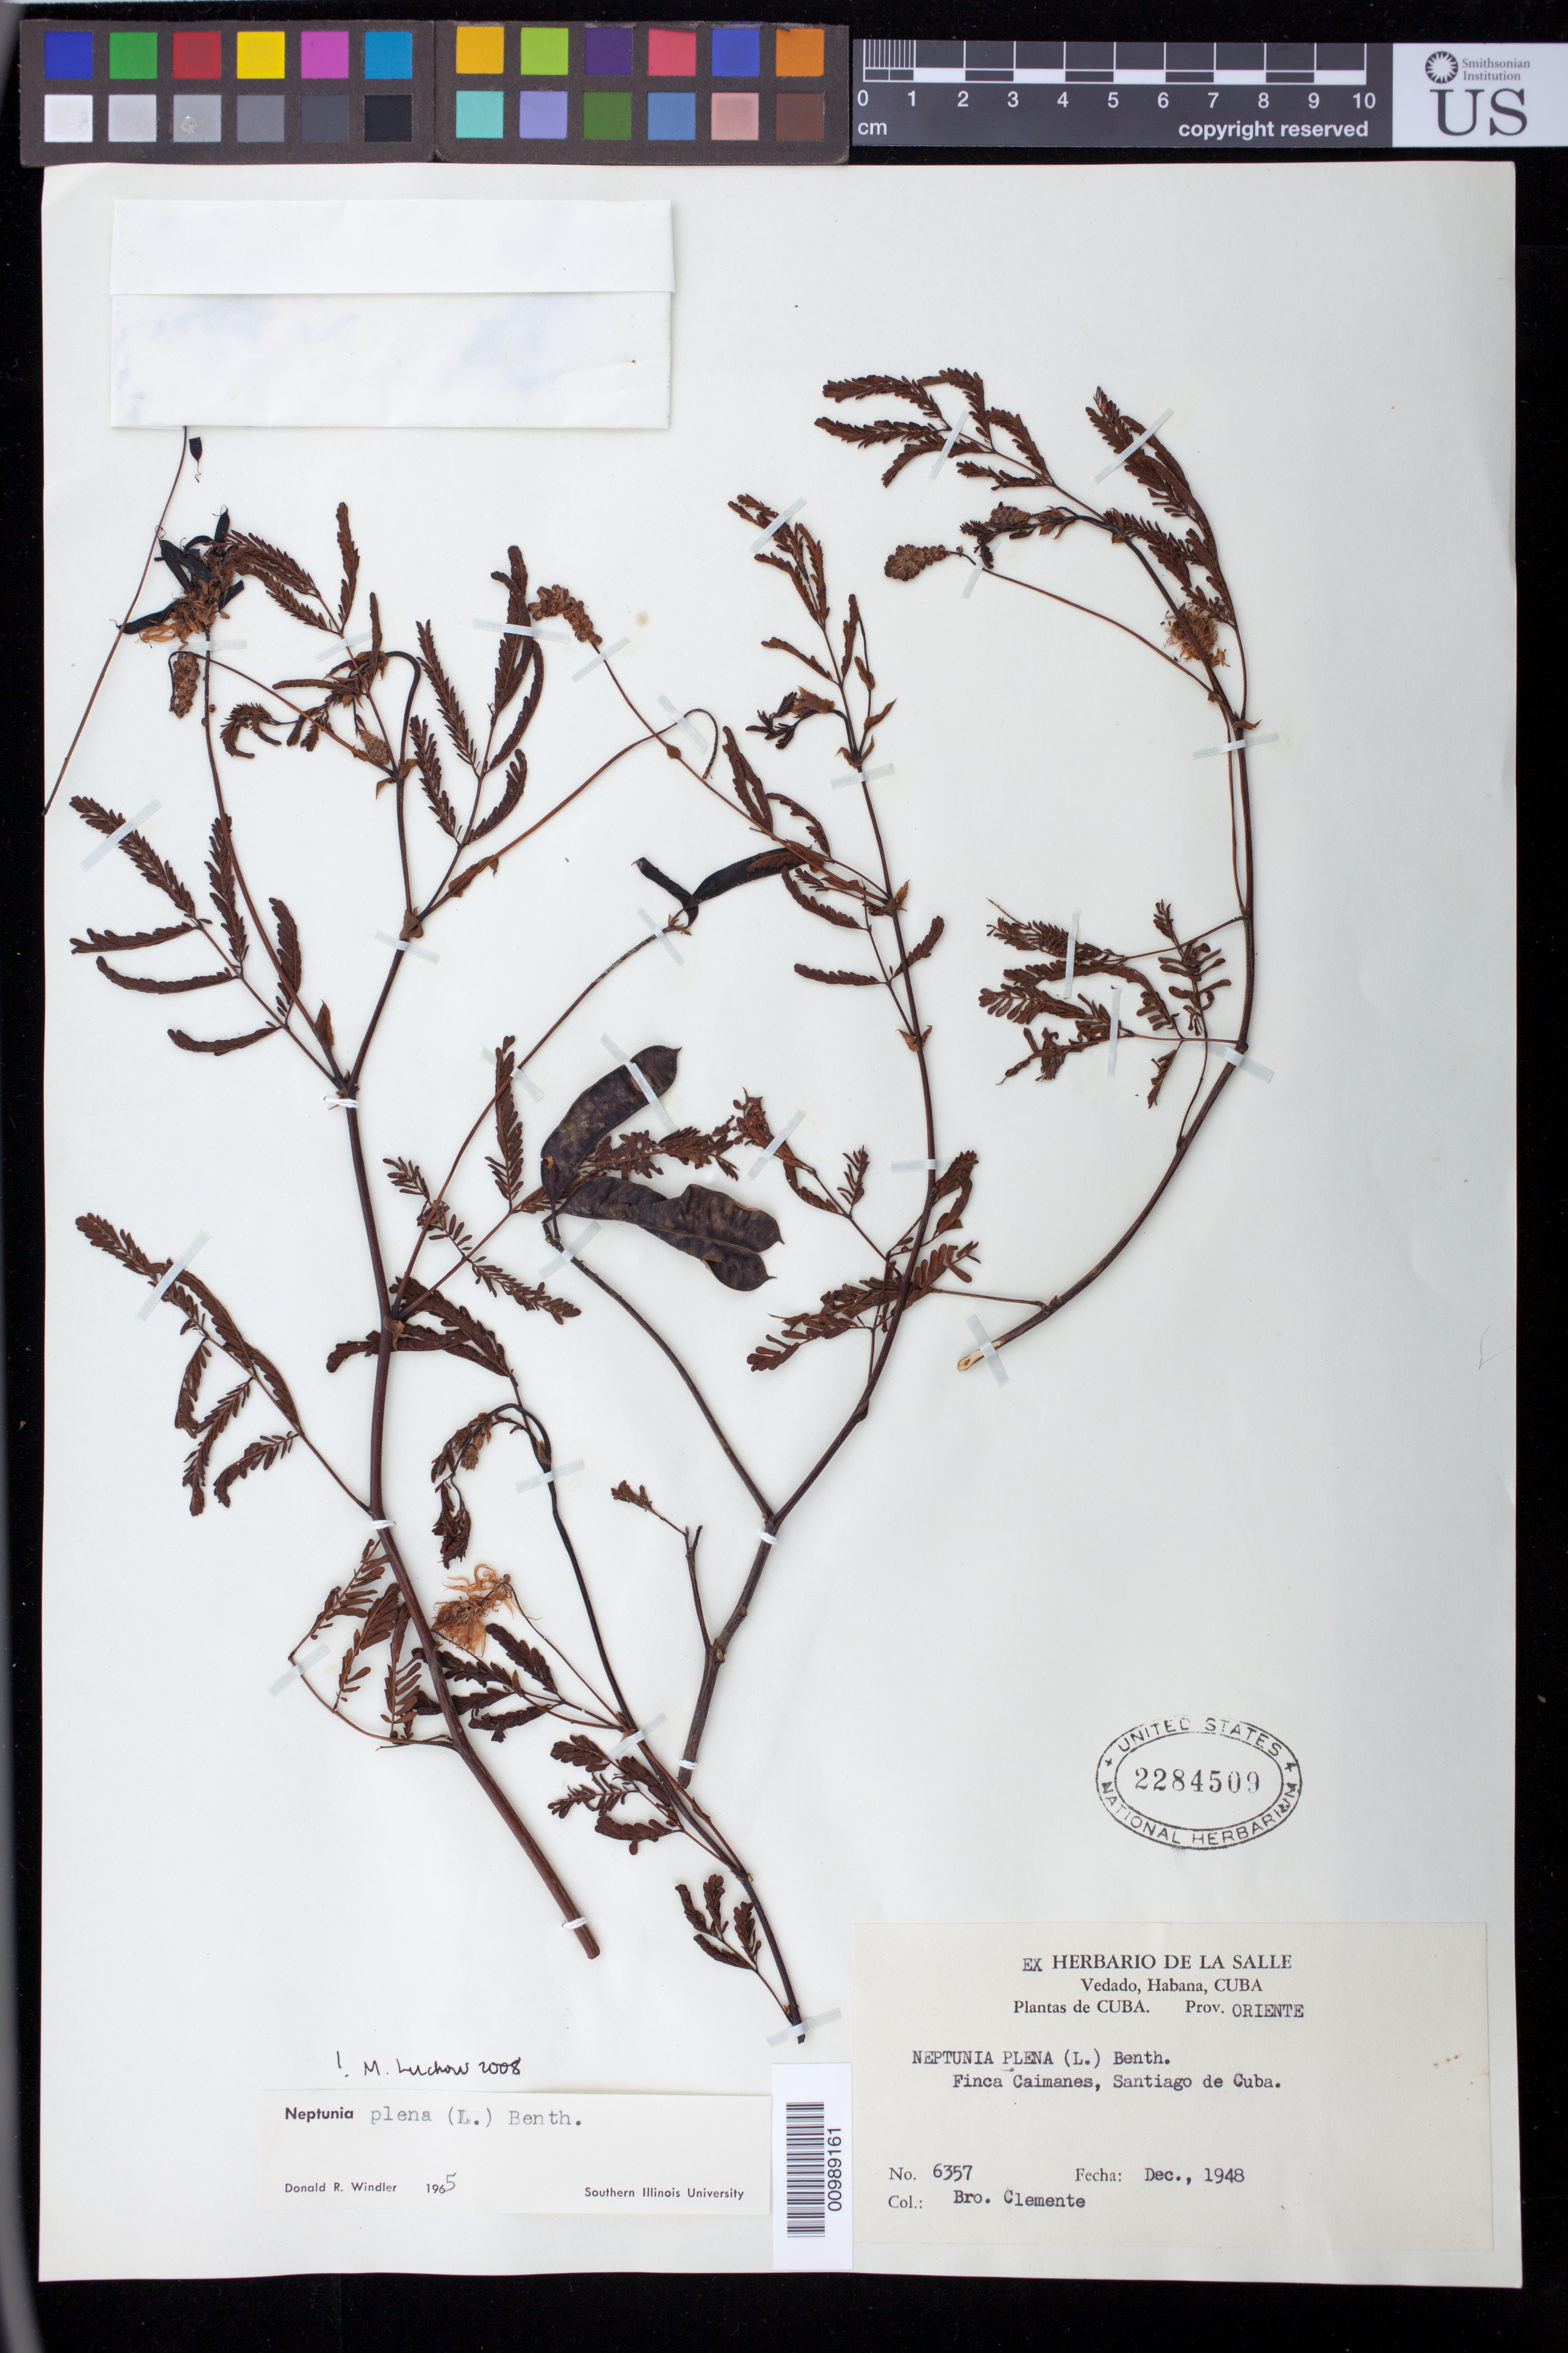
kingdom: Plantae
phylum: Tracheophyta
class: Magnoliopsida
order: Fabales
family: Fabaceae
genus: Neptunia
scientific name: Neptunia plena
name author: (L.) Benth.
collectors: Bro. Clemente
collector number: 6357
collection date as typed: Dec 1948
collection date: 1948-12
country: Cuba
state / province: Santiago de Cuba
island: Cuba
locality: Finca Caimanes, Santiago de Cuba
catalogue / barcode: US 2284509